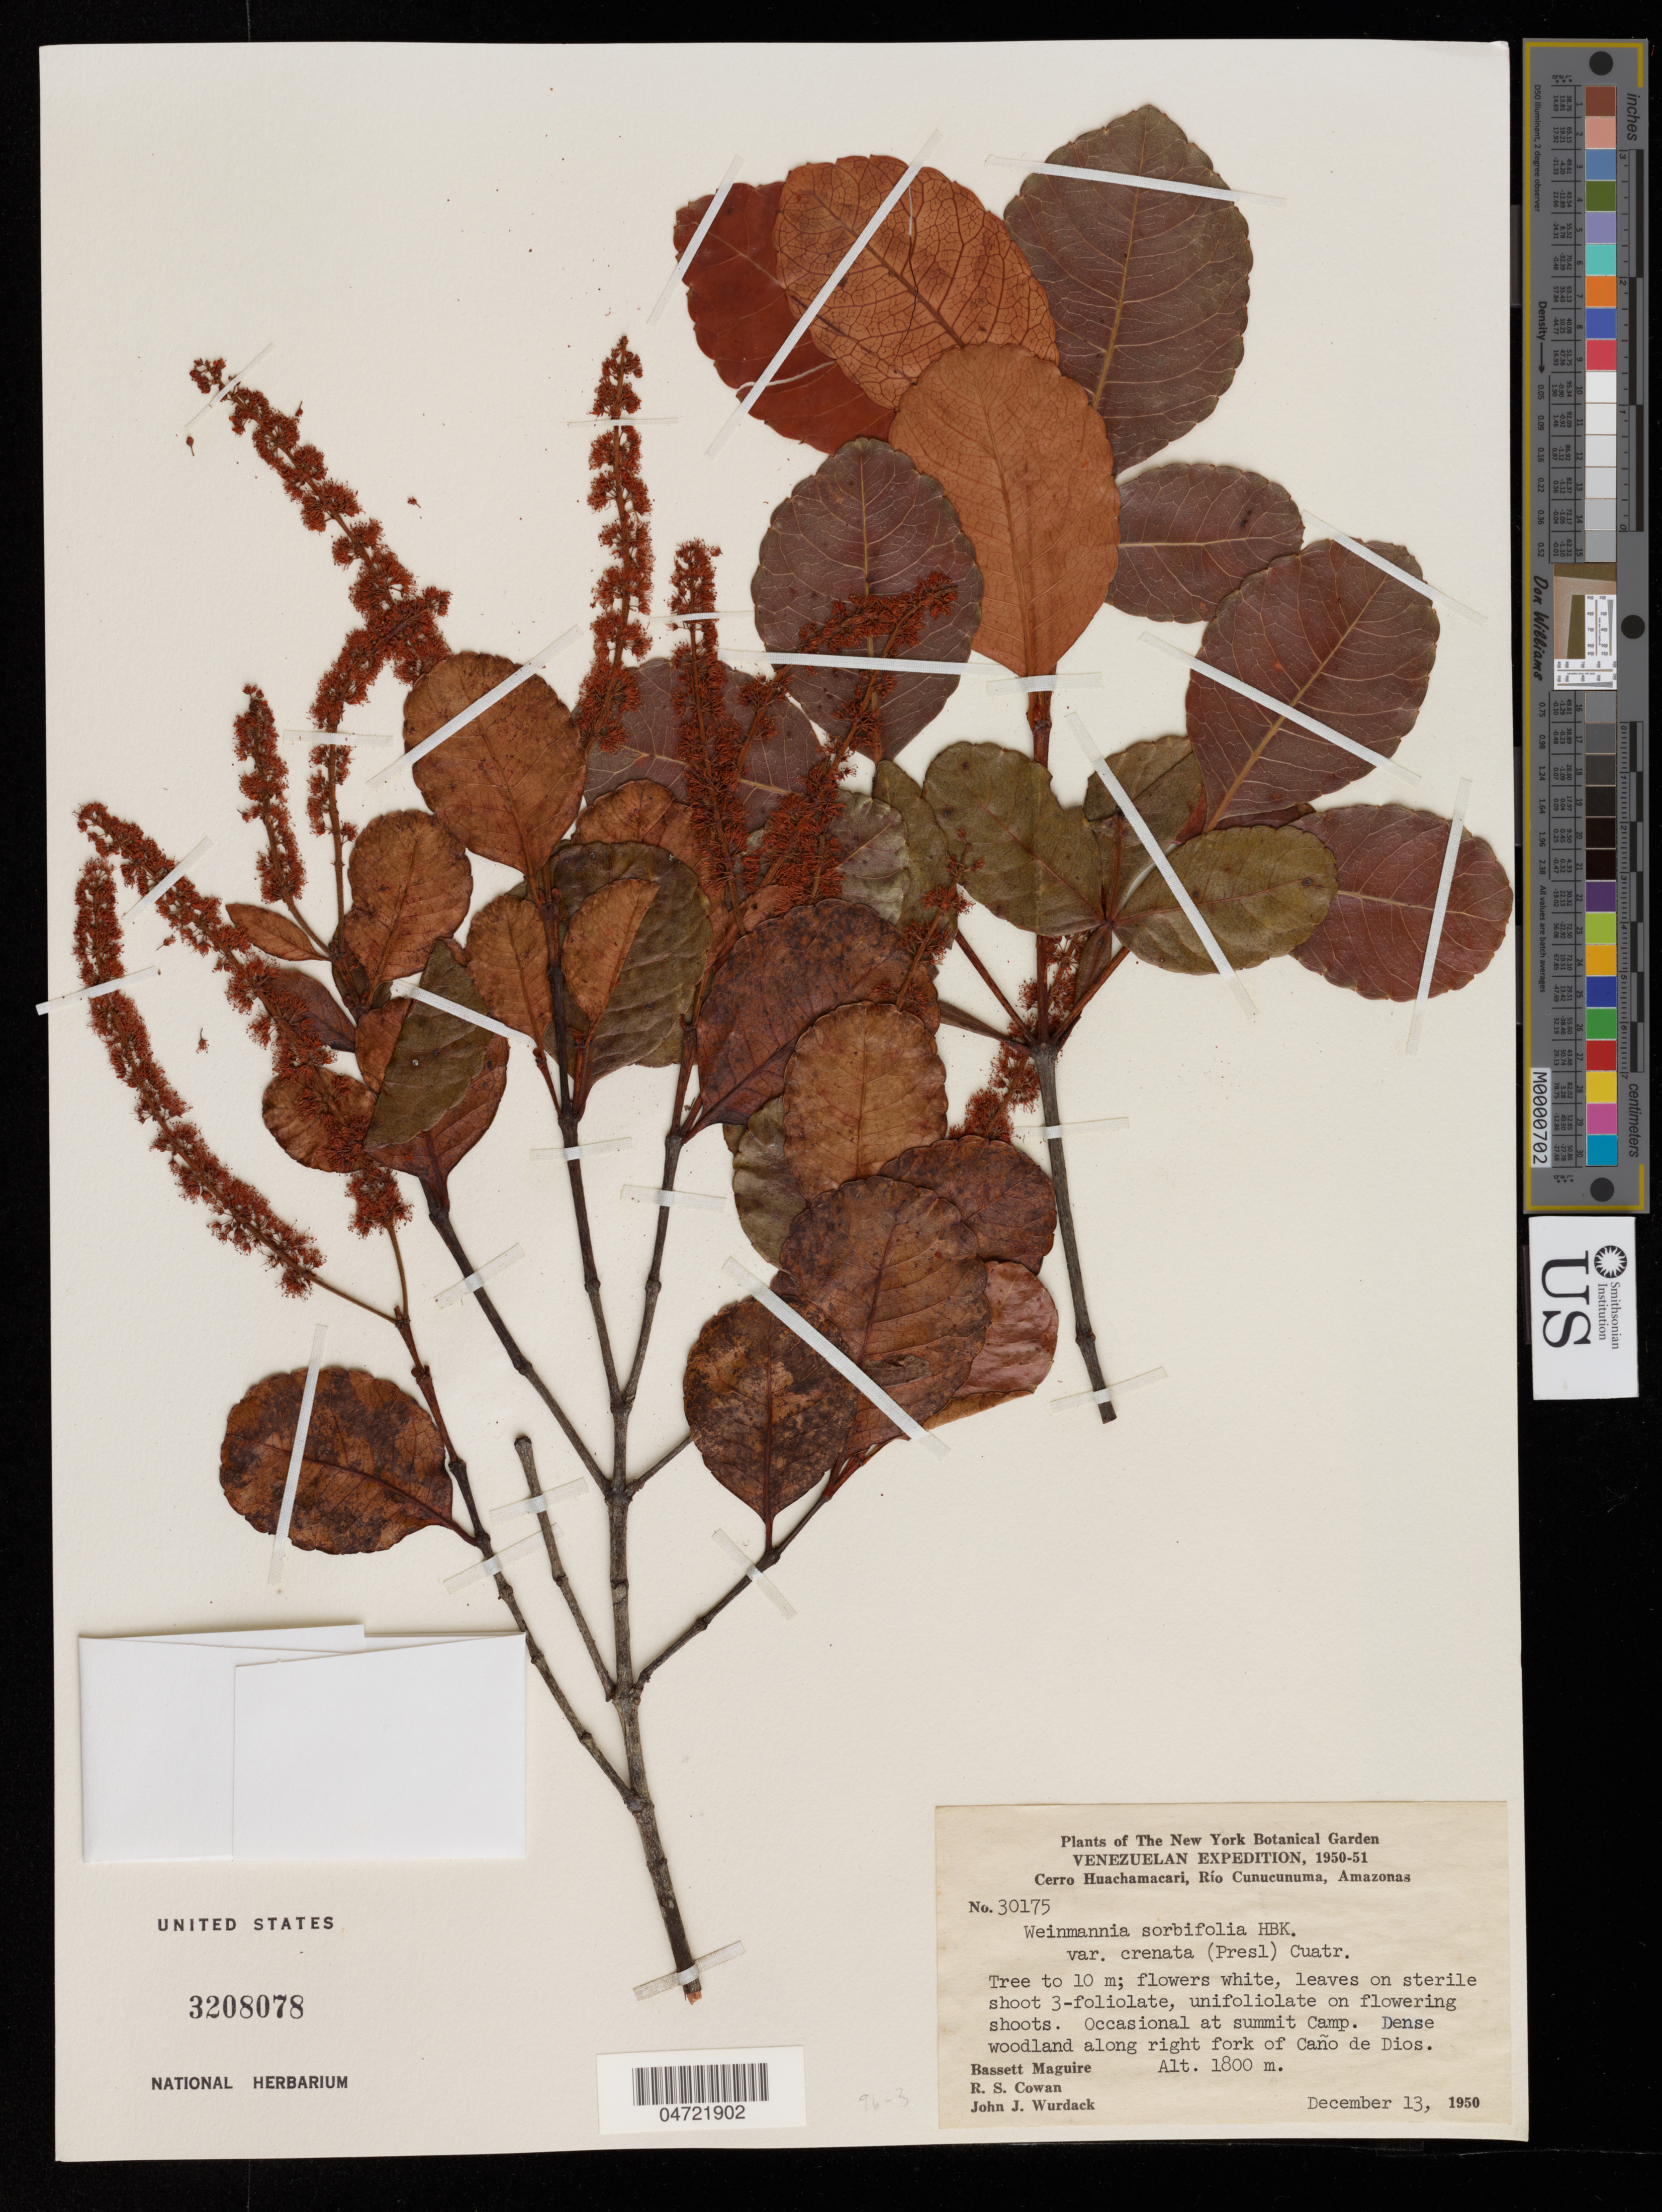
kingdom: Plantae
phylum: Tracheophyta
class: Magnoliopsida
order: Oxalidales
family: Cunoniaceae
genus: Weinmannia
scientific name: Weinmannia sorbifolia var. crenata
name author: Kunth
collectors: B. Maguire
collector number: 30175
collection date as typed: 13 Dec 1950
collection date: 1950-12-13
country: Venezuela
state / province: Amazonas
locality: Cerro Huachamacari, Cunucunuma, Cano de Dios.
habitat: Dense woodland along right fork of Cano de Dios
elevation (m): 1800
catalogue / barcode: US 3208078